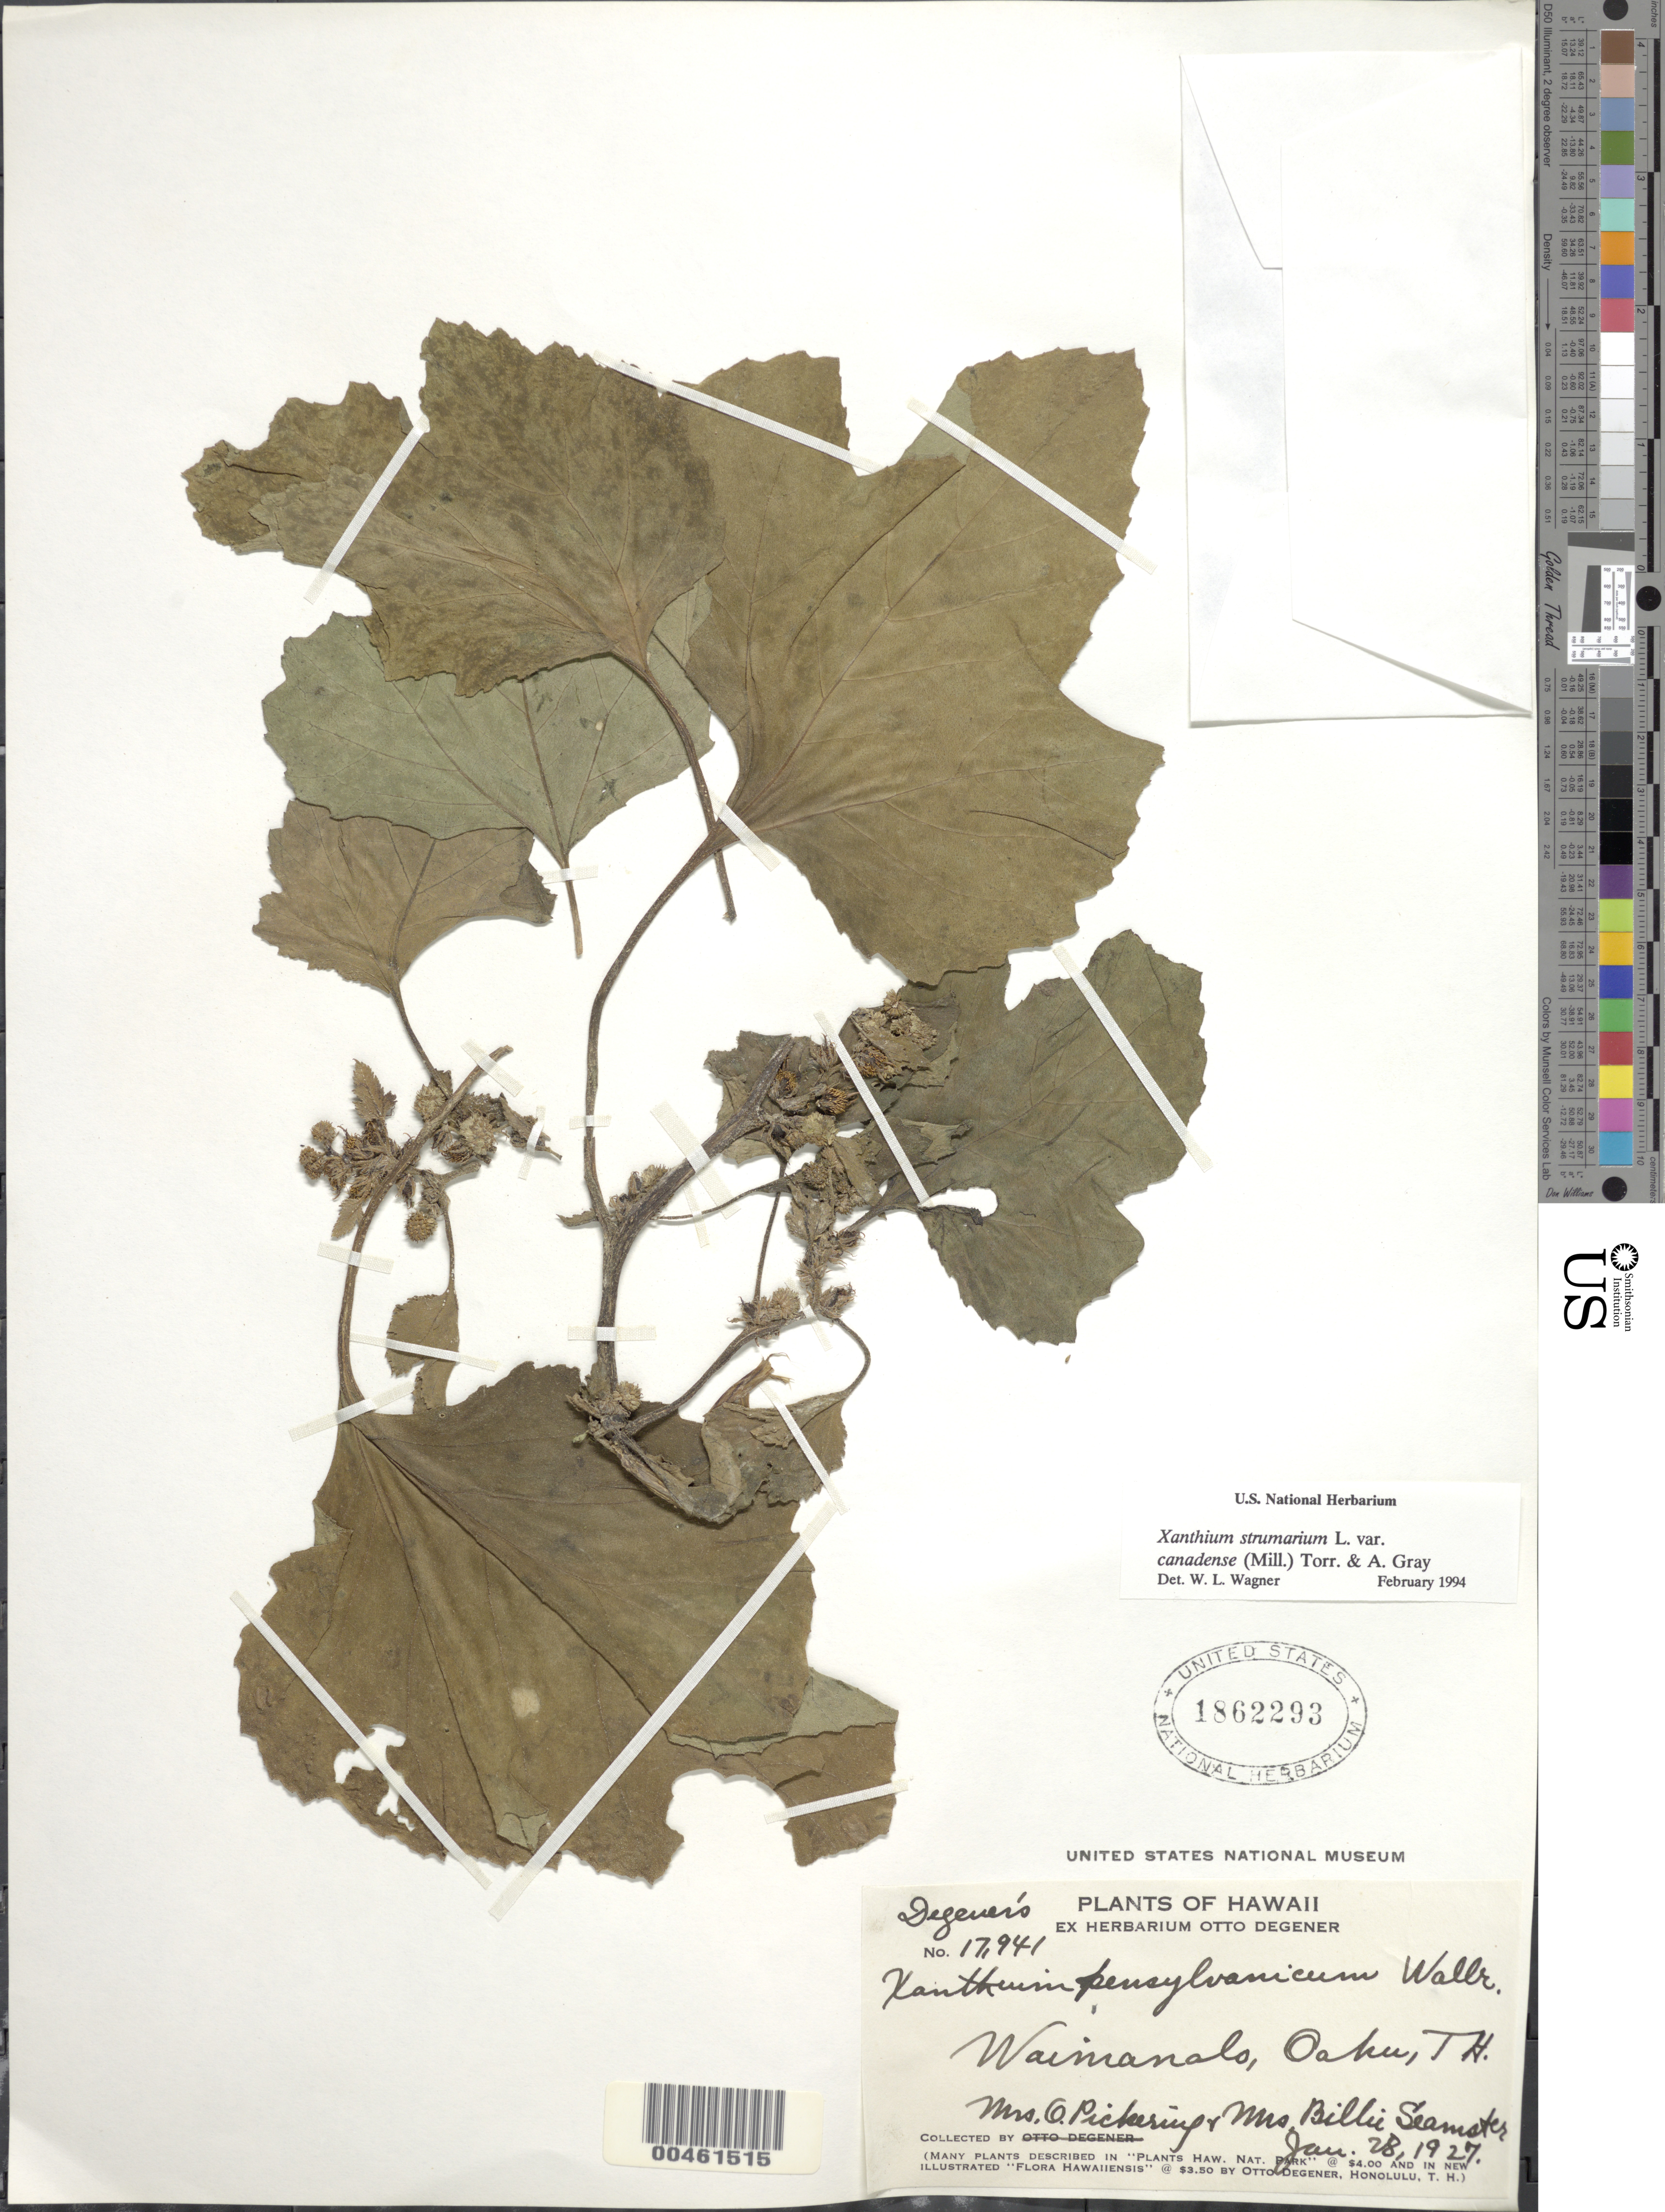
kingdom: Plantae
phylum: Tracheophyta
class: Magnoliopsida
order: Asterales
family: Asteraceae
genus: Xanthium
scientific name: Xanthium strumarium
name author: L.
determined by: Wagner, W. L., (BOT), Smithsonian Institution - National Museum of Natural History (UNITED STATES)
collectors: O. Pickering & B. Seamster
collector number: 17941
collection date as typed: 28 Jan 1927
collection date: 1927-01-28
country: United States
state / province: Hawaii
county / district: Honolulu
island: Oahu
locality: Waimanalo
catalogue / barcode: US 1862293